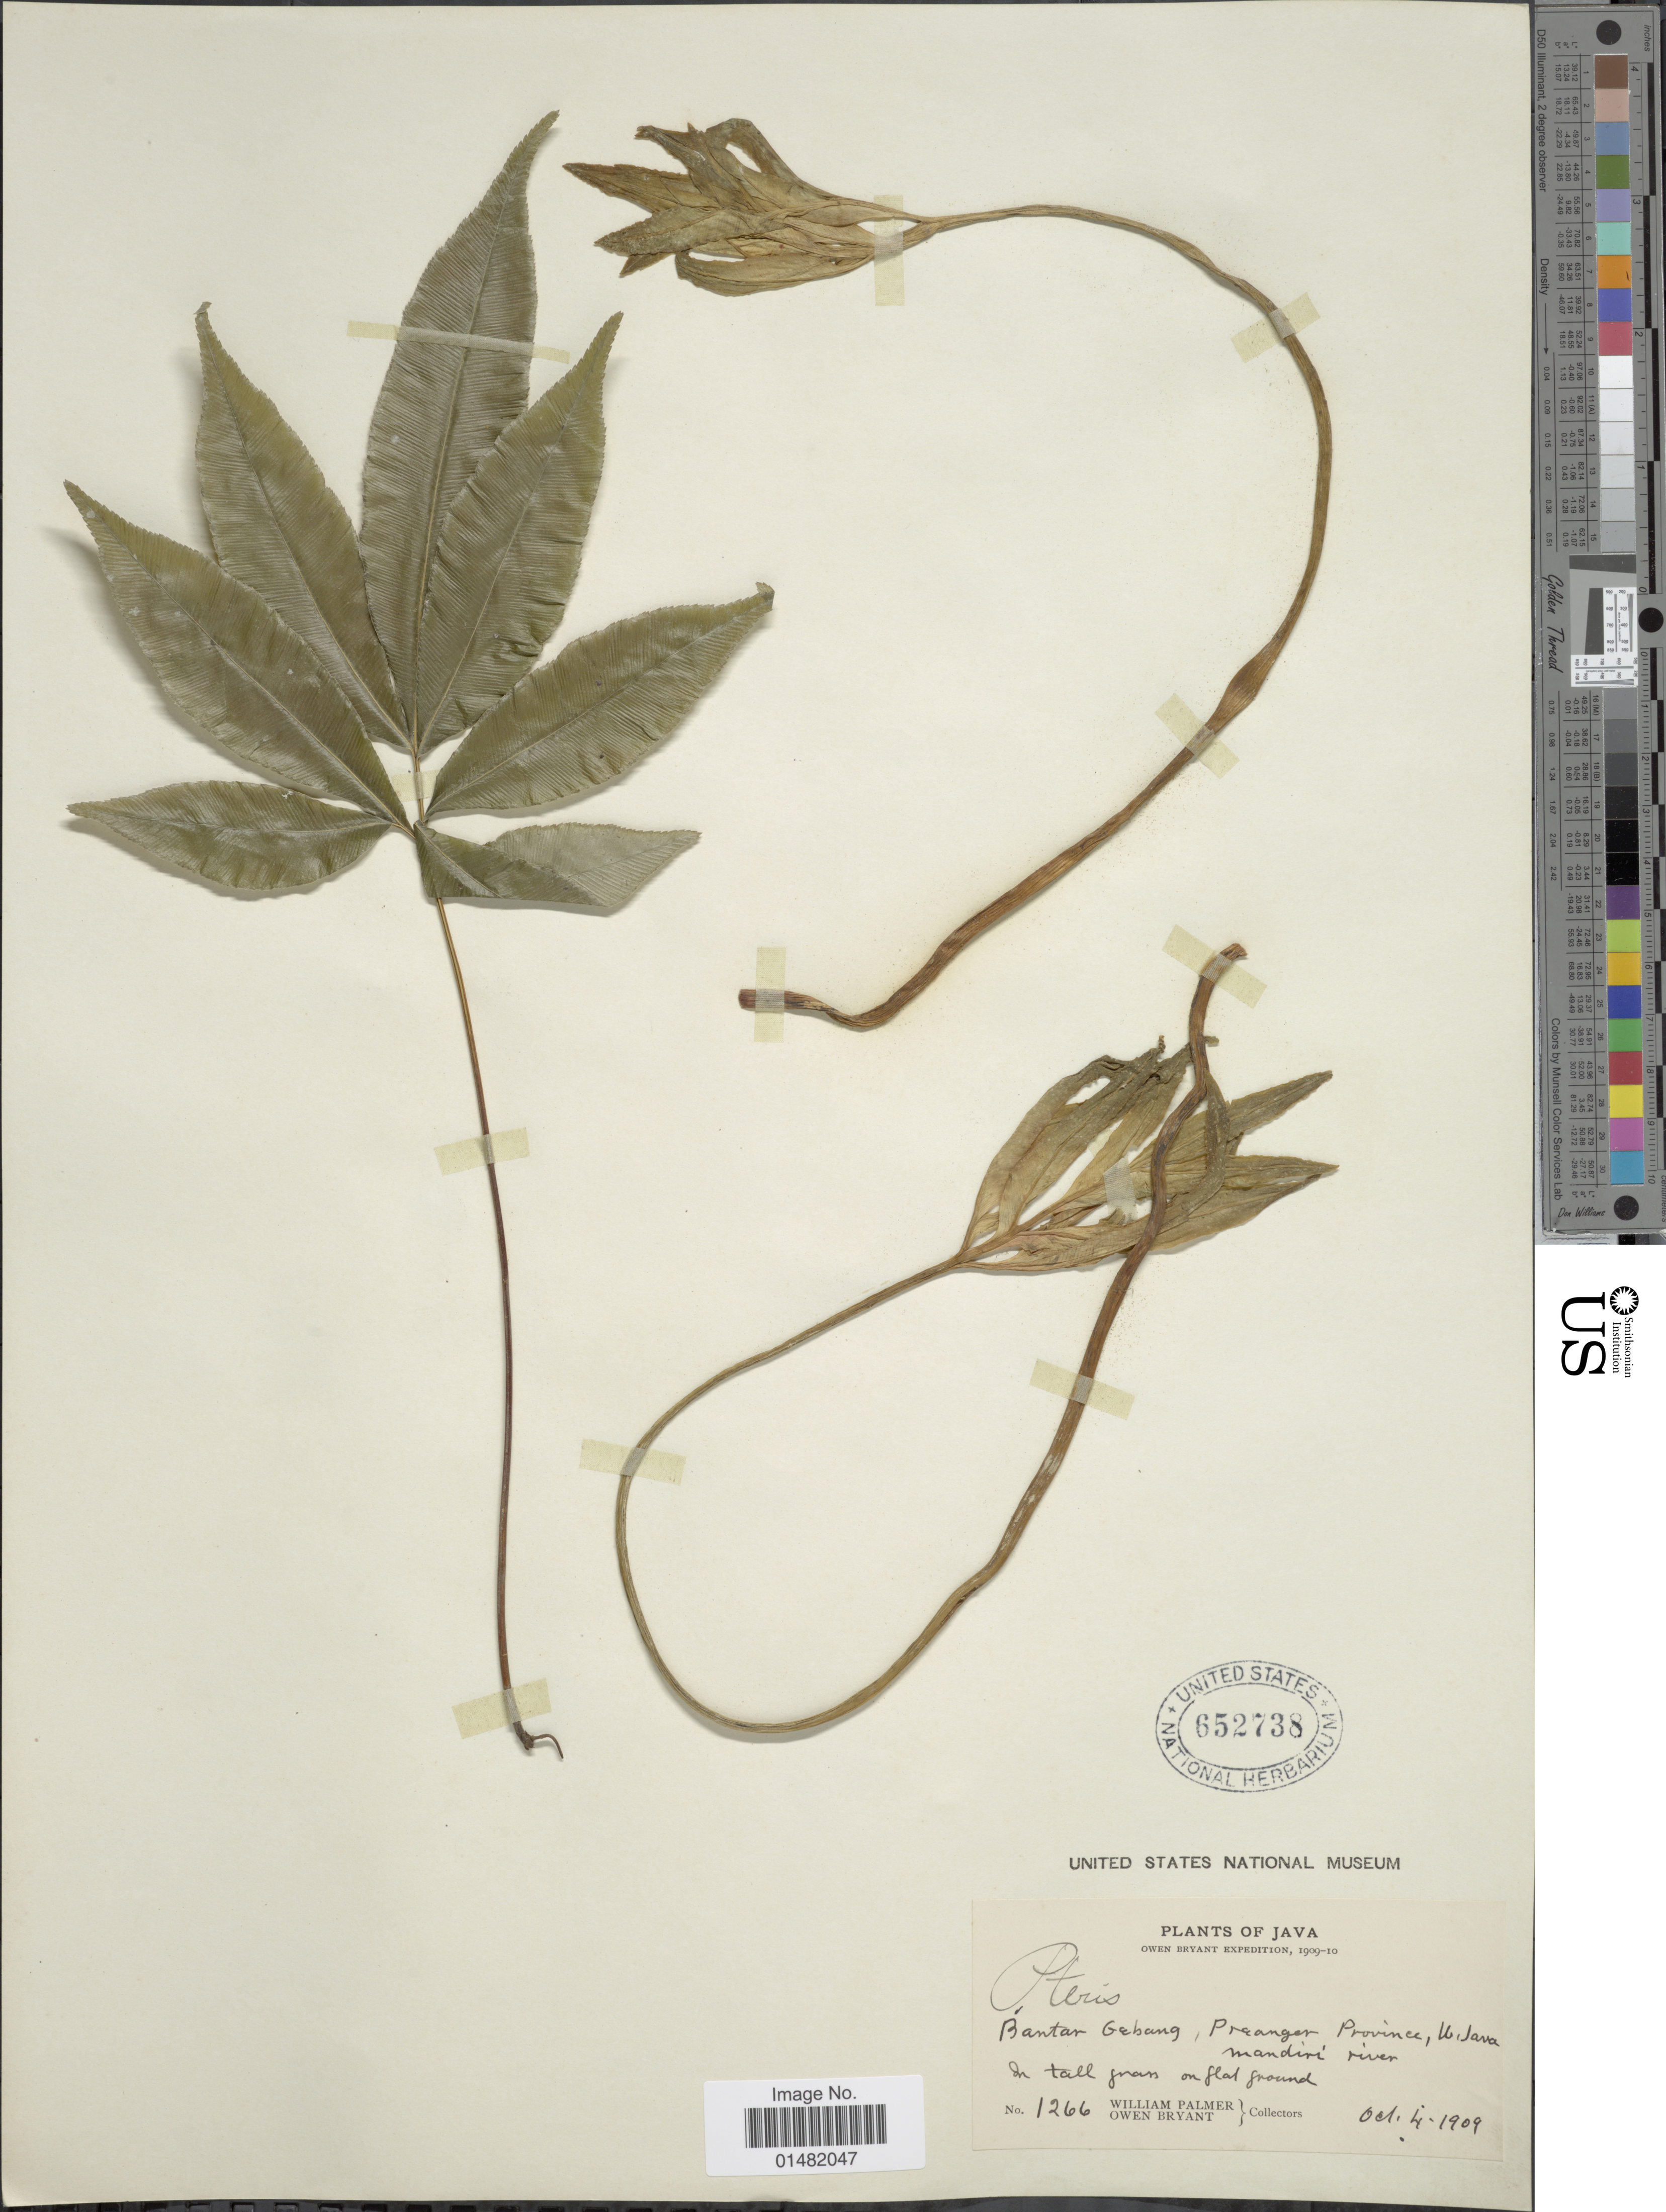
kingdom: Plantae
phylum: Tracheophyta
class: Polypodiopsida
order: Polypodiales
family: Pteridaceae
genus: Pteris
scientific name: Pteris venulosa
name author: Blume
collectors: W. Palmer & O. Bryant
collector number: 1266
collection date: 1909-10-04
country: Indonesia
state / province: Java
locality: Bantar Gabang, Preanger Province, W. Java, mandiri river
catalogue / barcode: US 652738